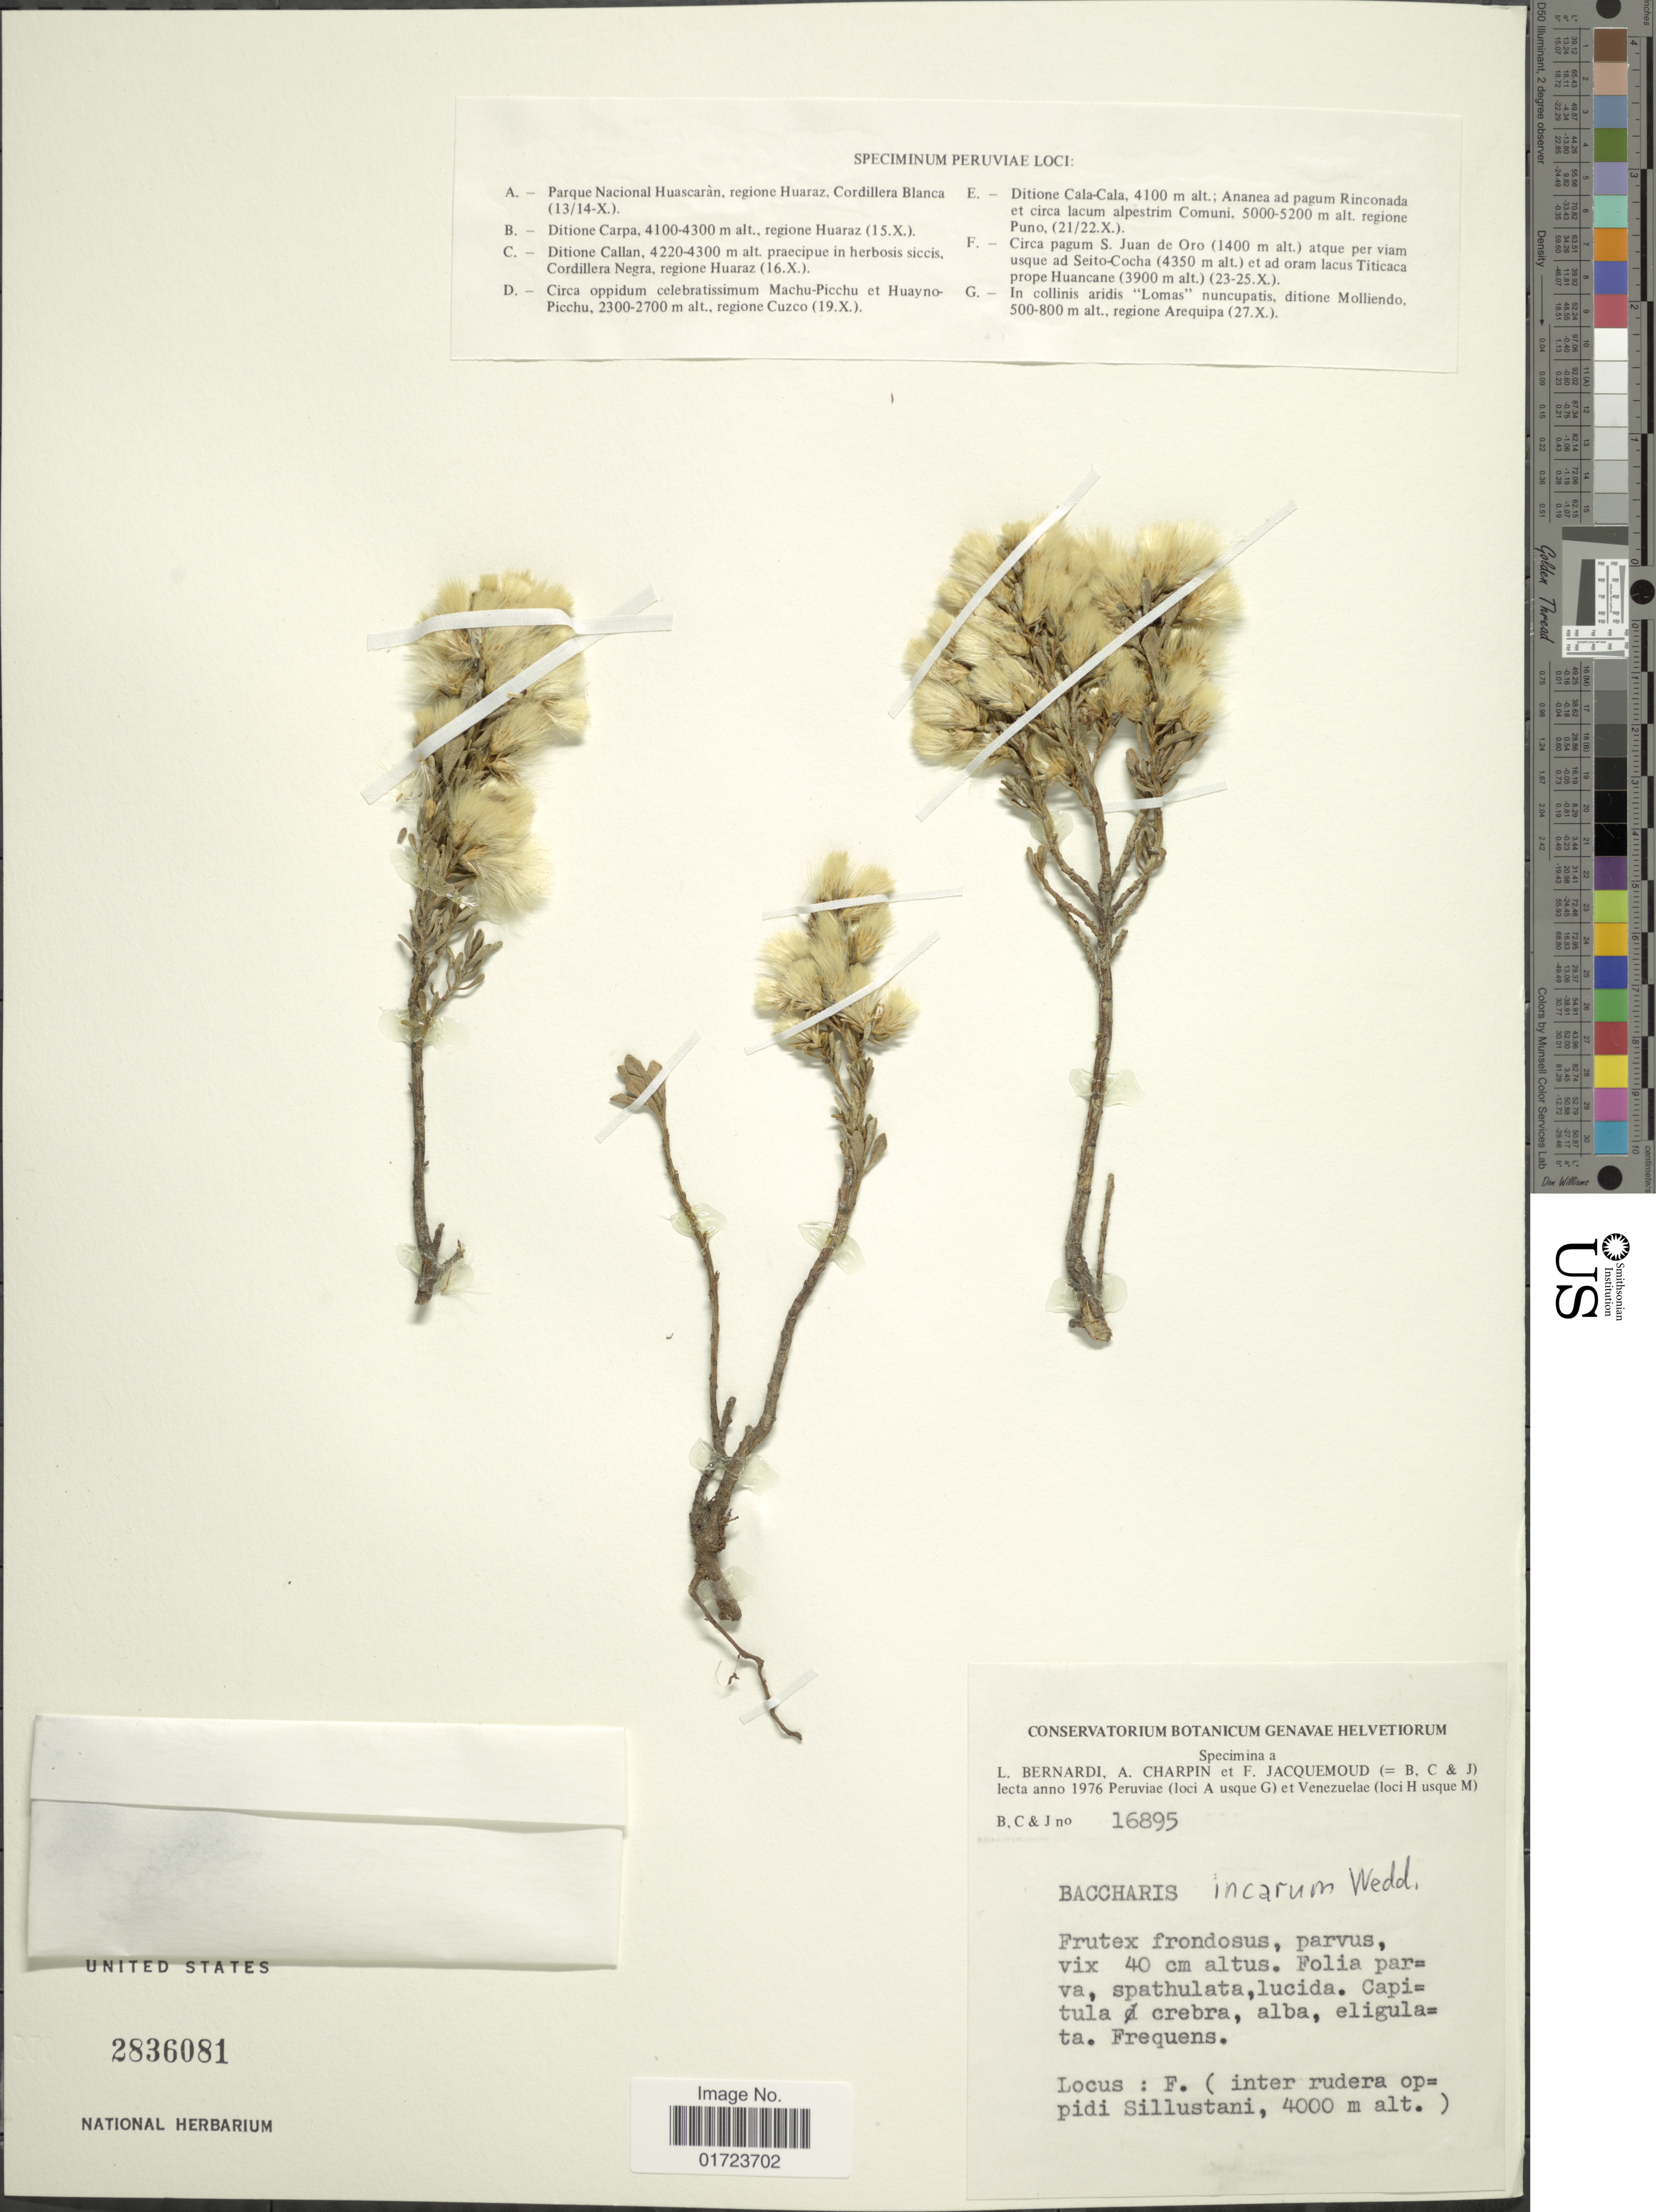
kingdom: Plantae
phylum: Tracheophyta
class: Magnoliopsida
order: Asterales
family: Asteraceae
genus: Baccharis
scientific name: Baccharis tola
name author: Phil.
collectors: L. Bernardi, A. Charpin & F. Jacquemoud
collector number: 16895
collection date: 1976-10-21/1976-10-22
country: Peru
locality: Circa pagum S. Juan de Oro atque per viam usque ad Seito-Cocha et ad oram lacus Titcaca prope Huancane.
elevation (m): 1400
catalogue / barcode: US 2836081